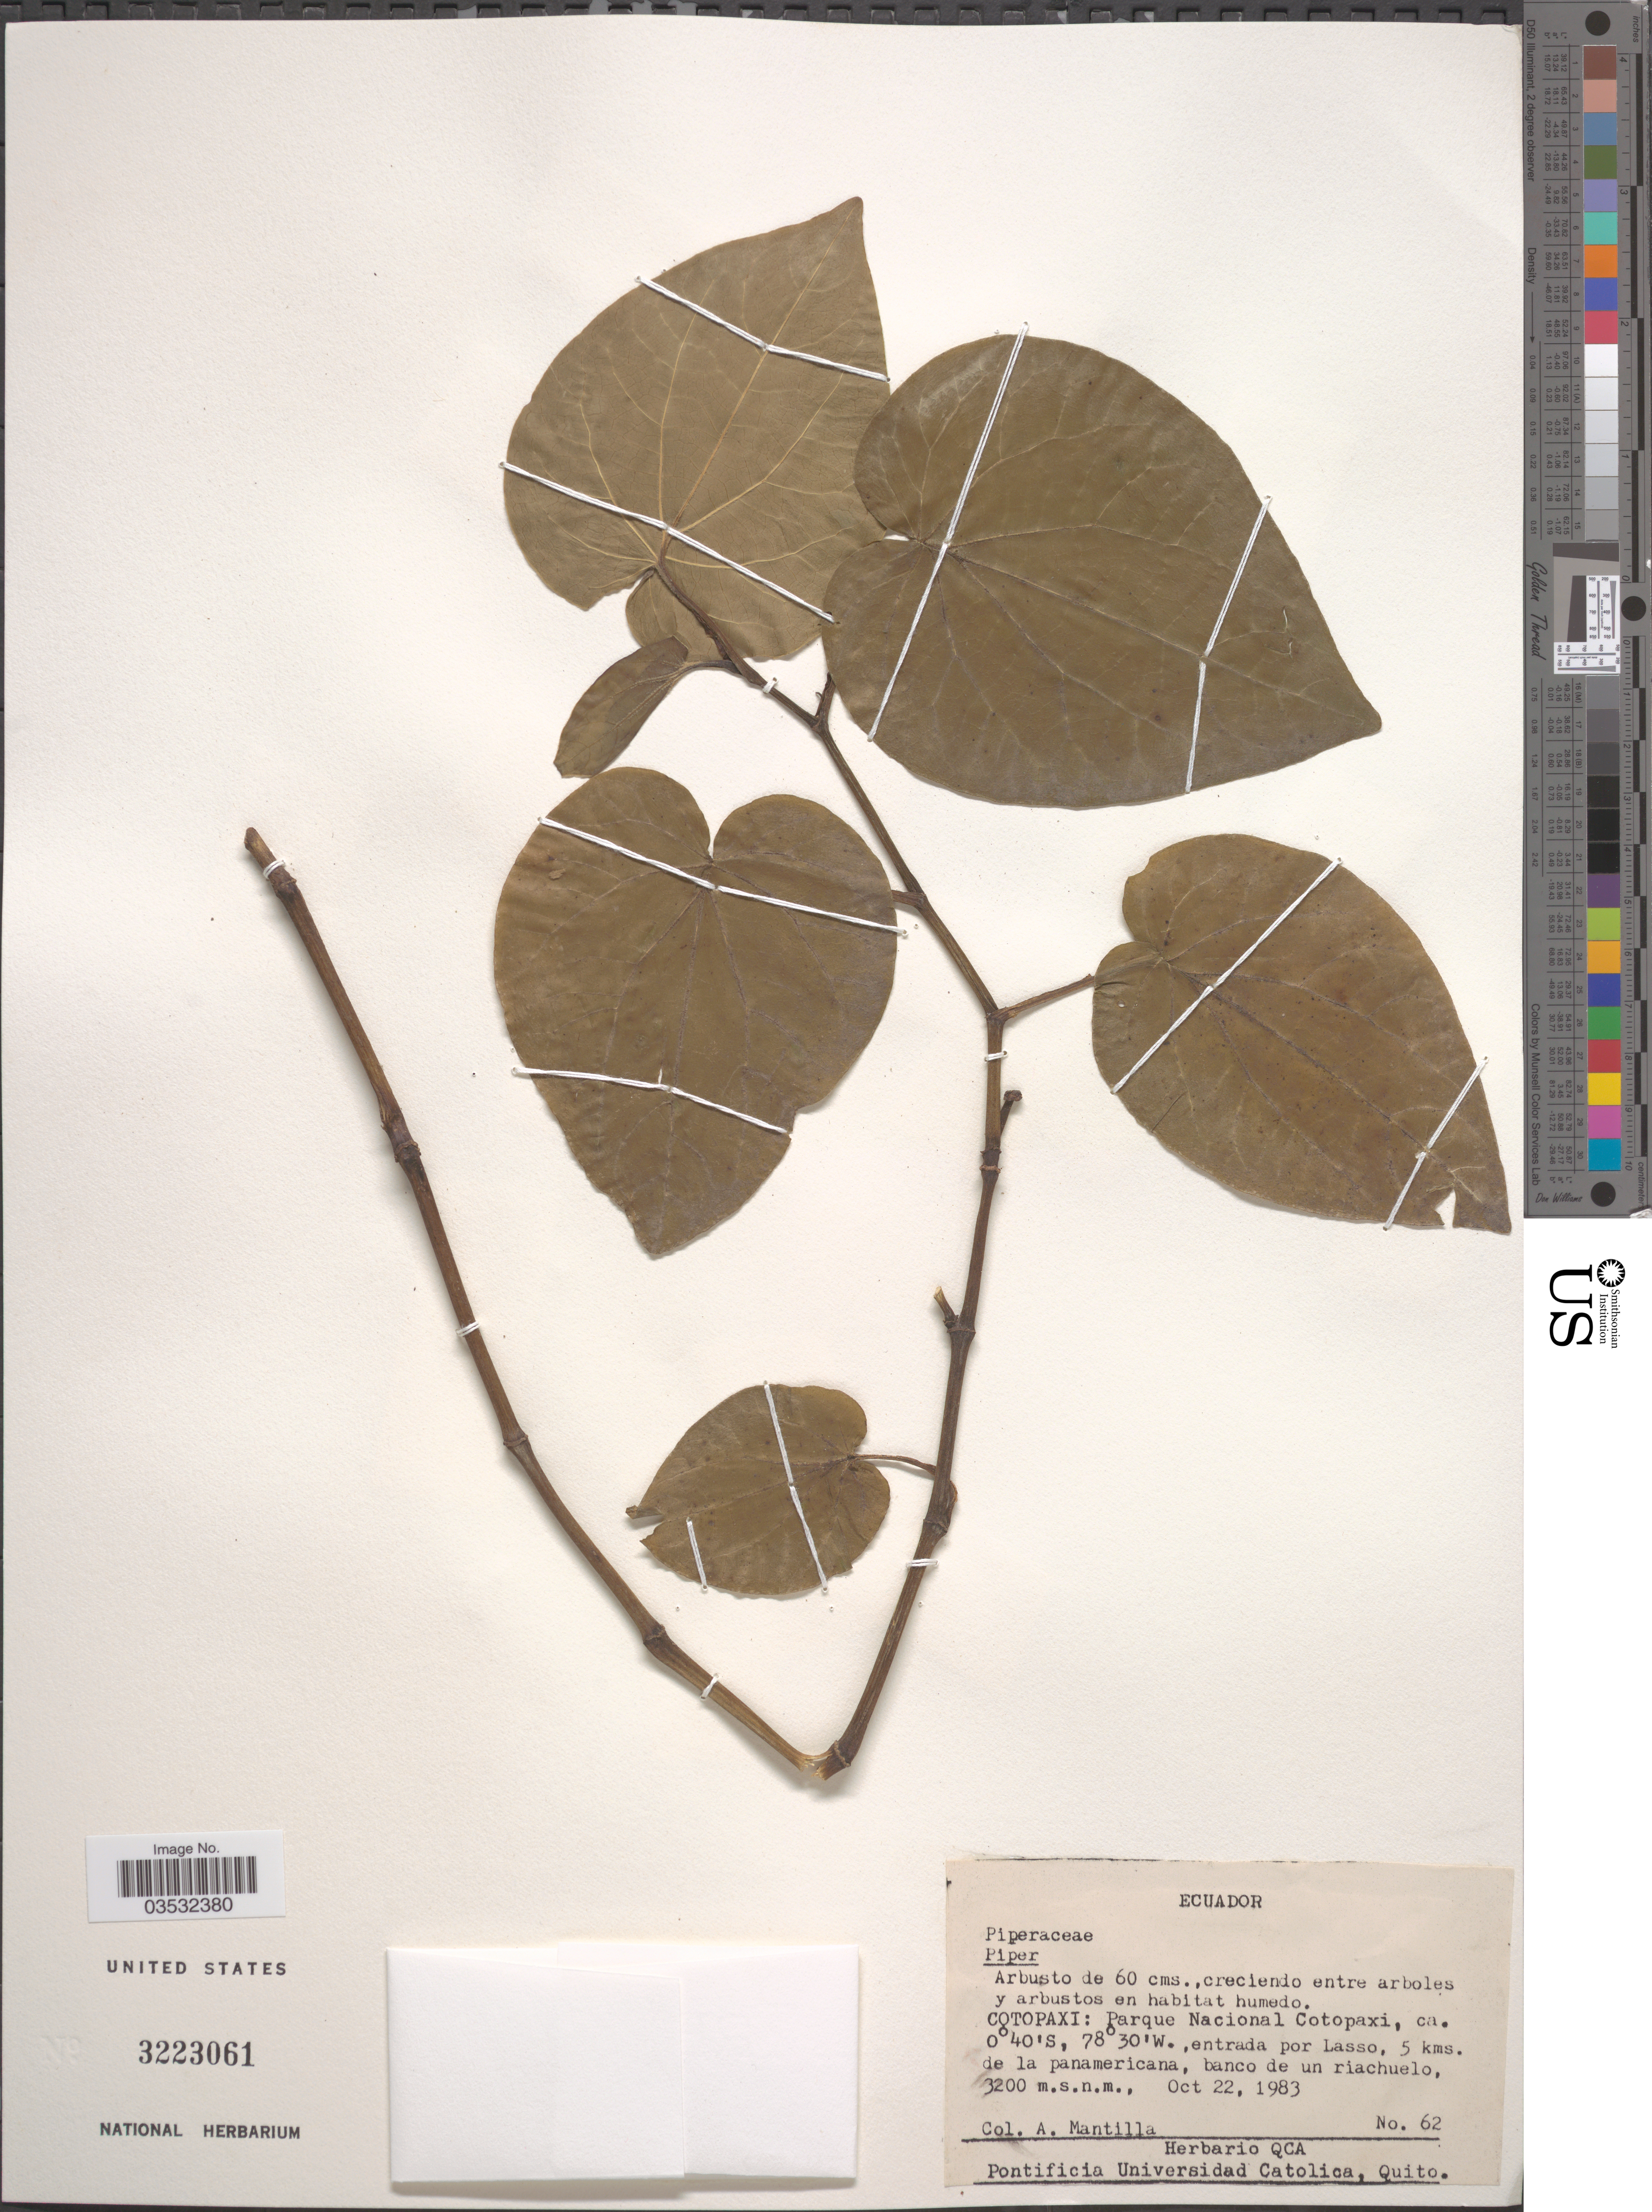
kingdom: Plantae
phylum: Tracheophyta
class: Magnoliopsida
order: Piperales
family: Piperaceae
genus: Piper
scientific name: Piper sp.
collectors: A. Mantilla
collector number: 62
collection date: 1983-10-22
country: Ecuador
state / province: Cotopaxi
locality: Parque Nacional Cotopaxi, entrada por Lasso, 5 kms. de la panamericana, banco de un riachuelo.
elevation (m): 3200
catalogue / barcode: US 3223061